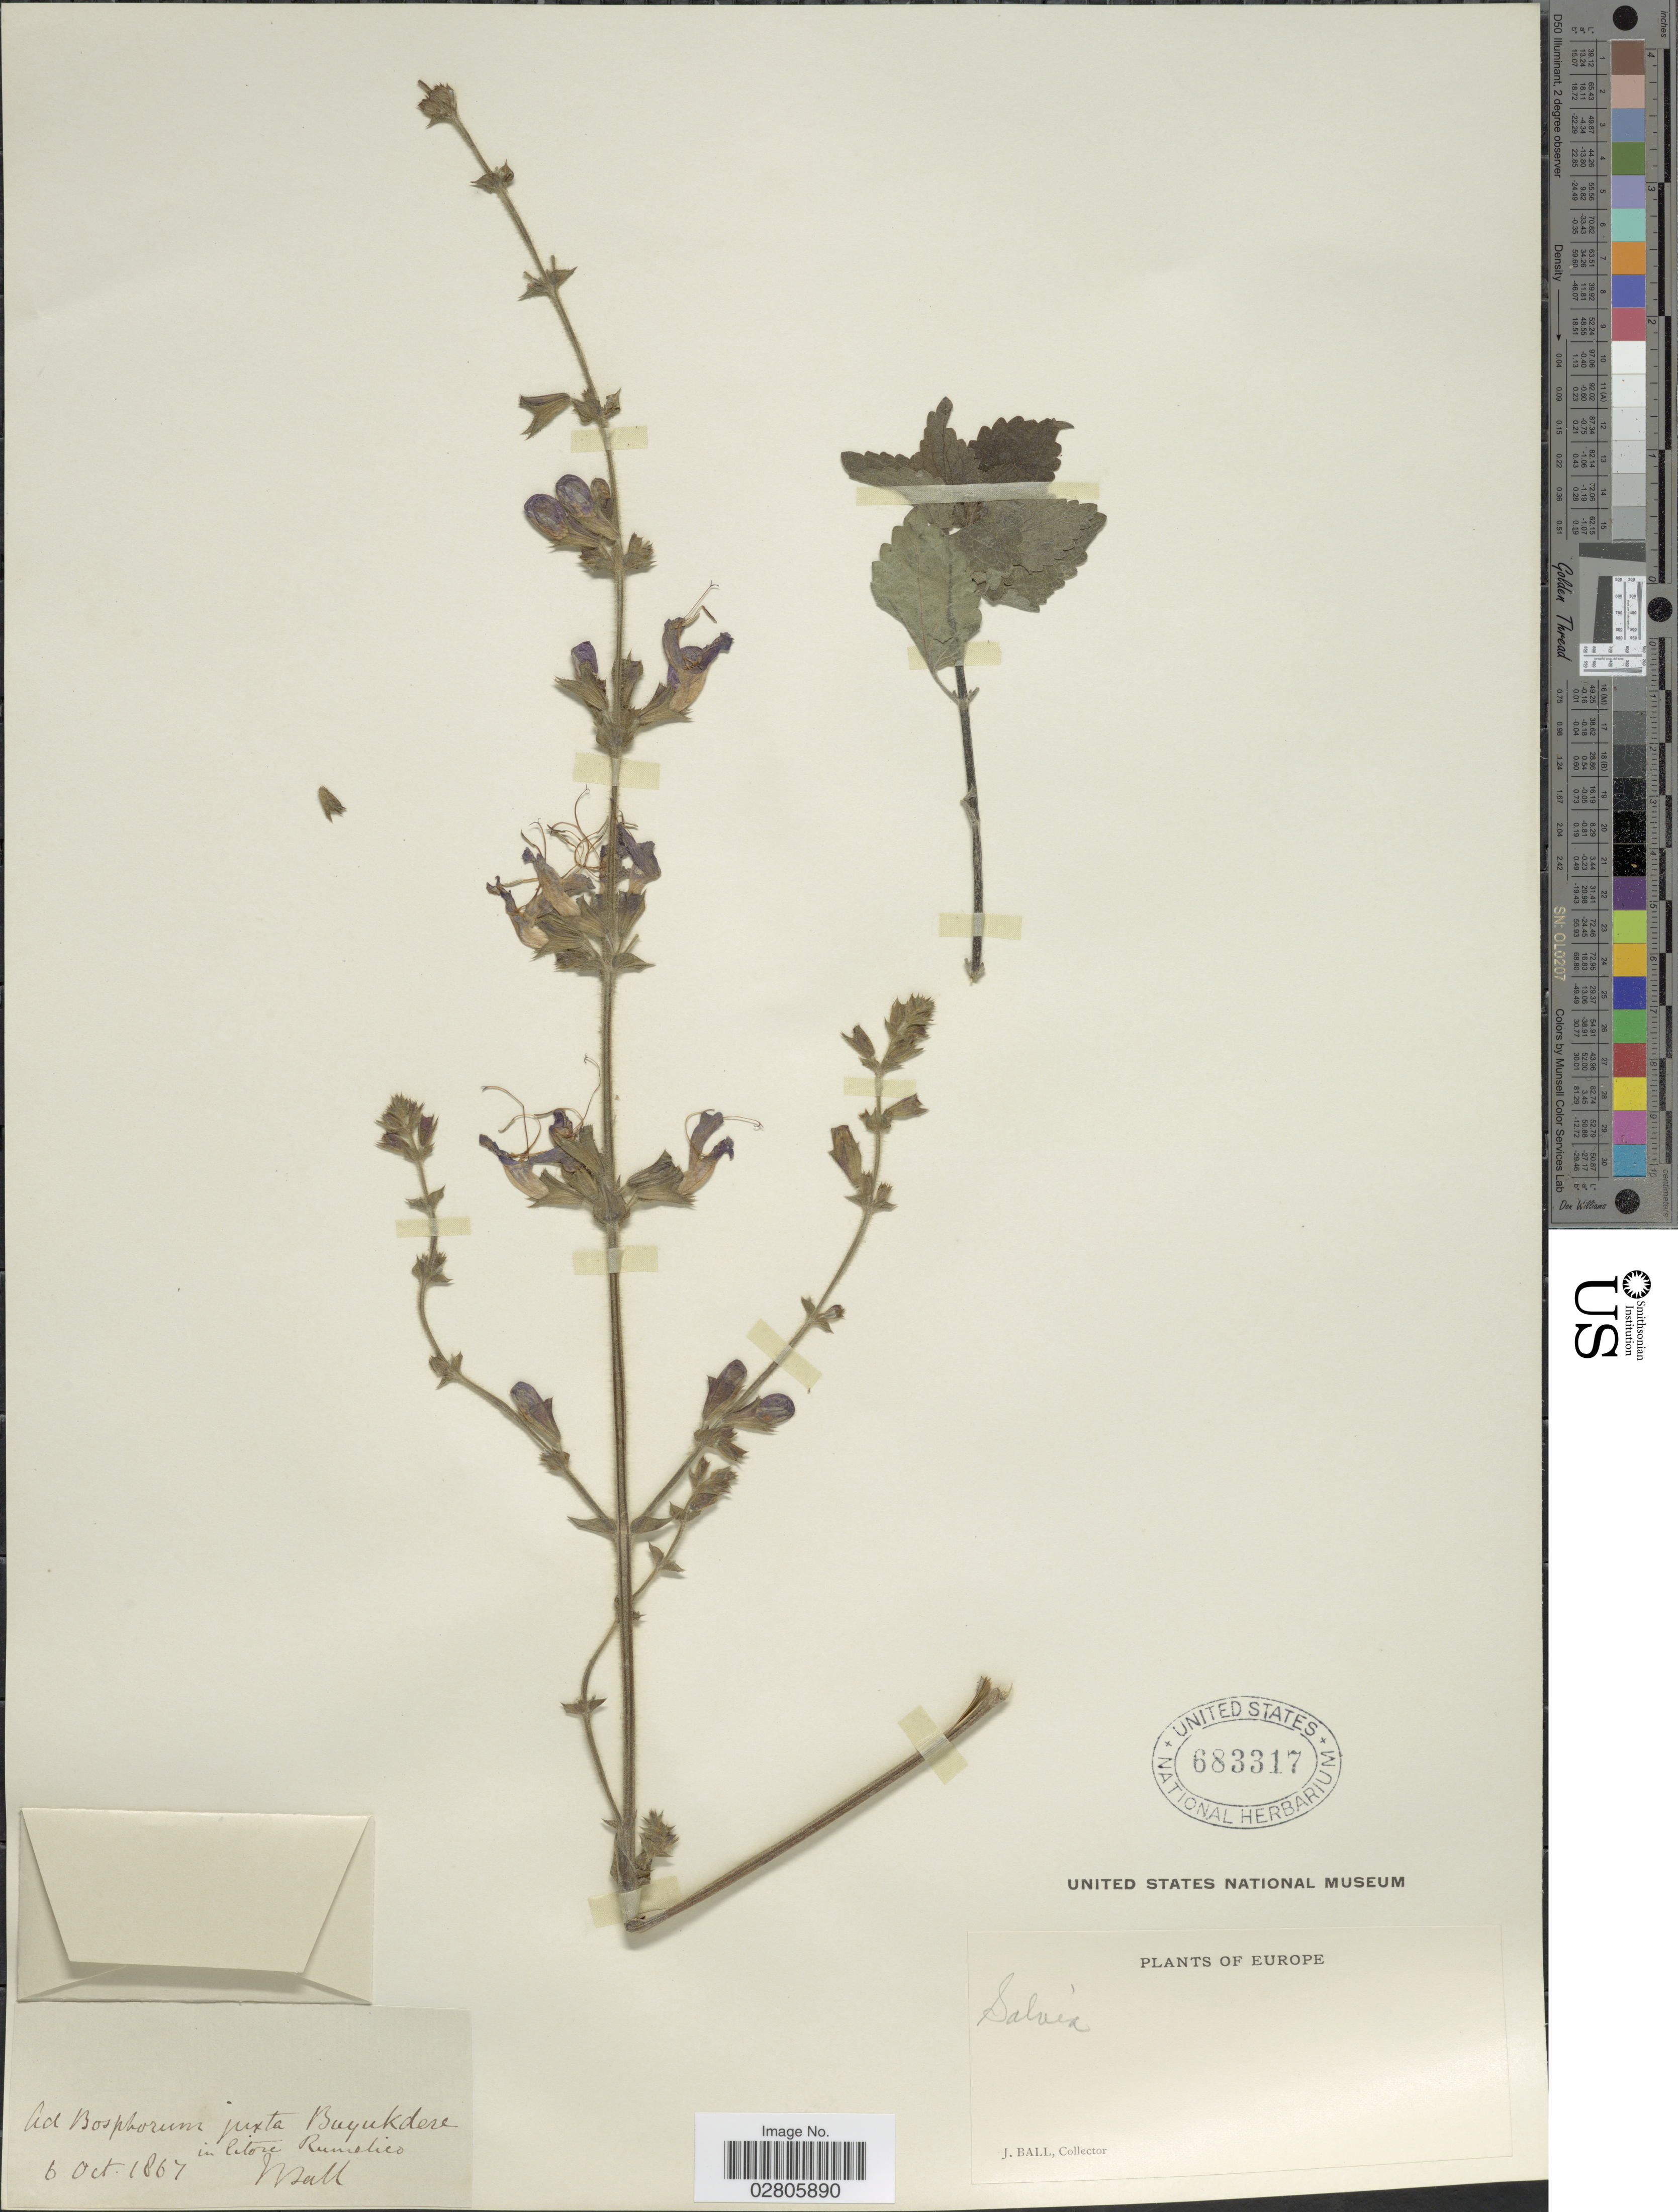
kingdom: Plantae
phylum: Tracheophyta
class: Magnoliopsida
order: Lamiales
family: Lamiaceae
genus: Salvia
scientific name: Salvia sp.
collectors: J. Ball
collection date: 1867-10-06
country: Turkey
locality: Ad Bosphorum juxta Buyukdere in litore Rumelico. Europe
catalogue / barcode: US 683317